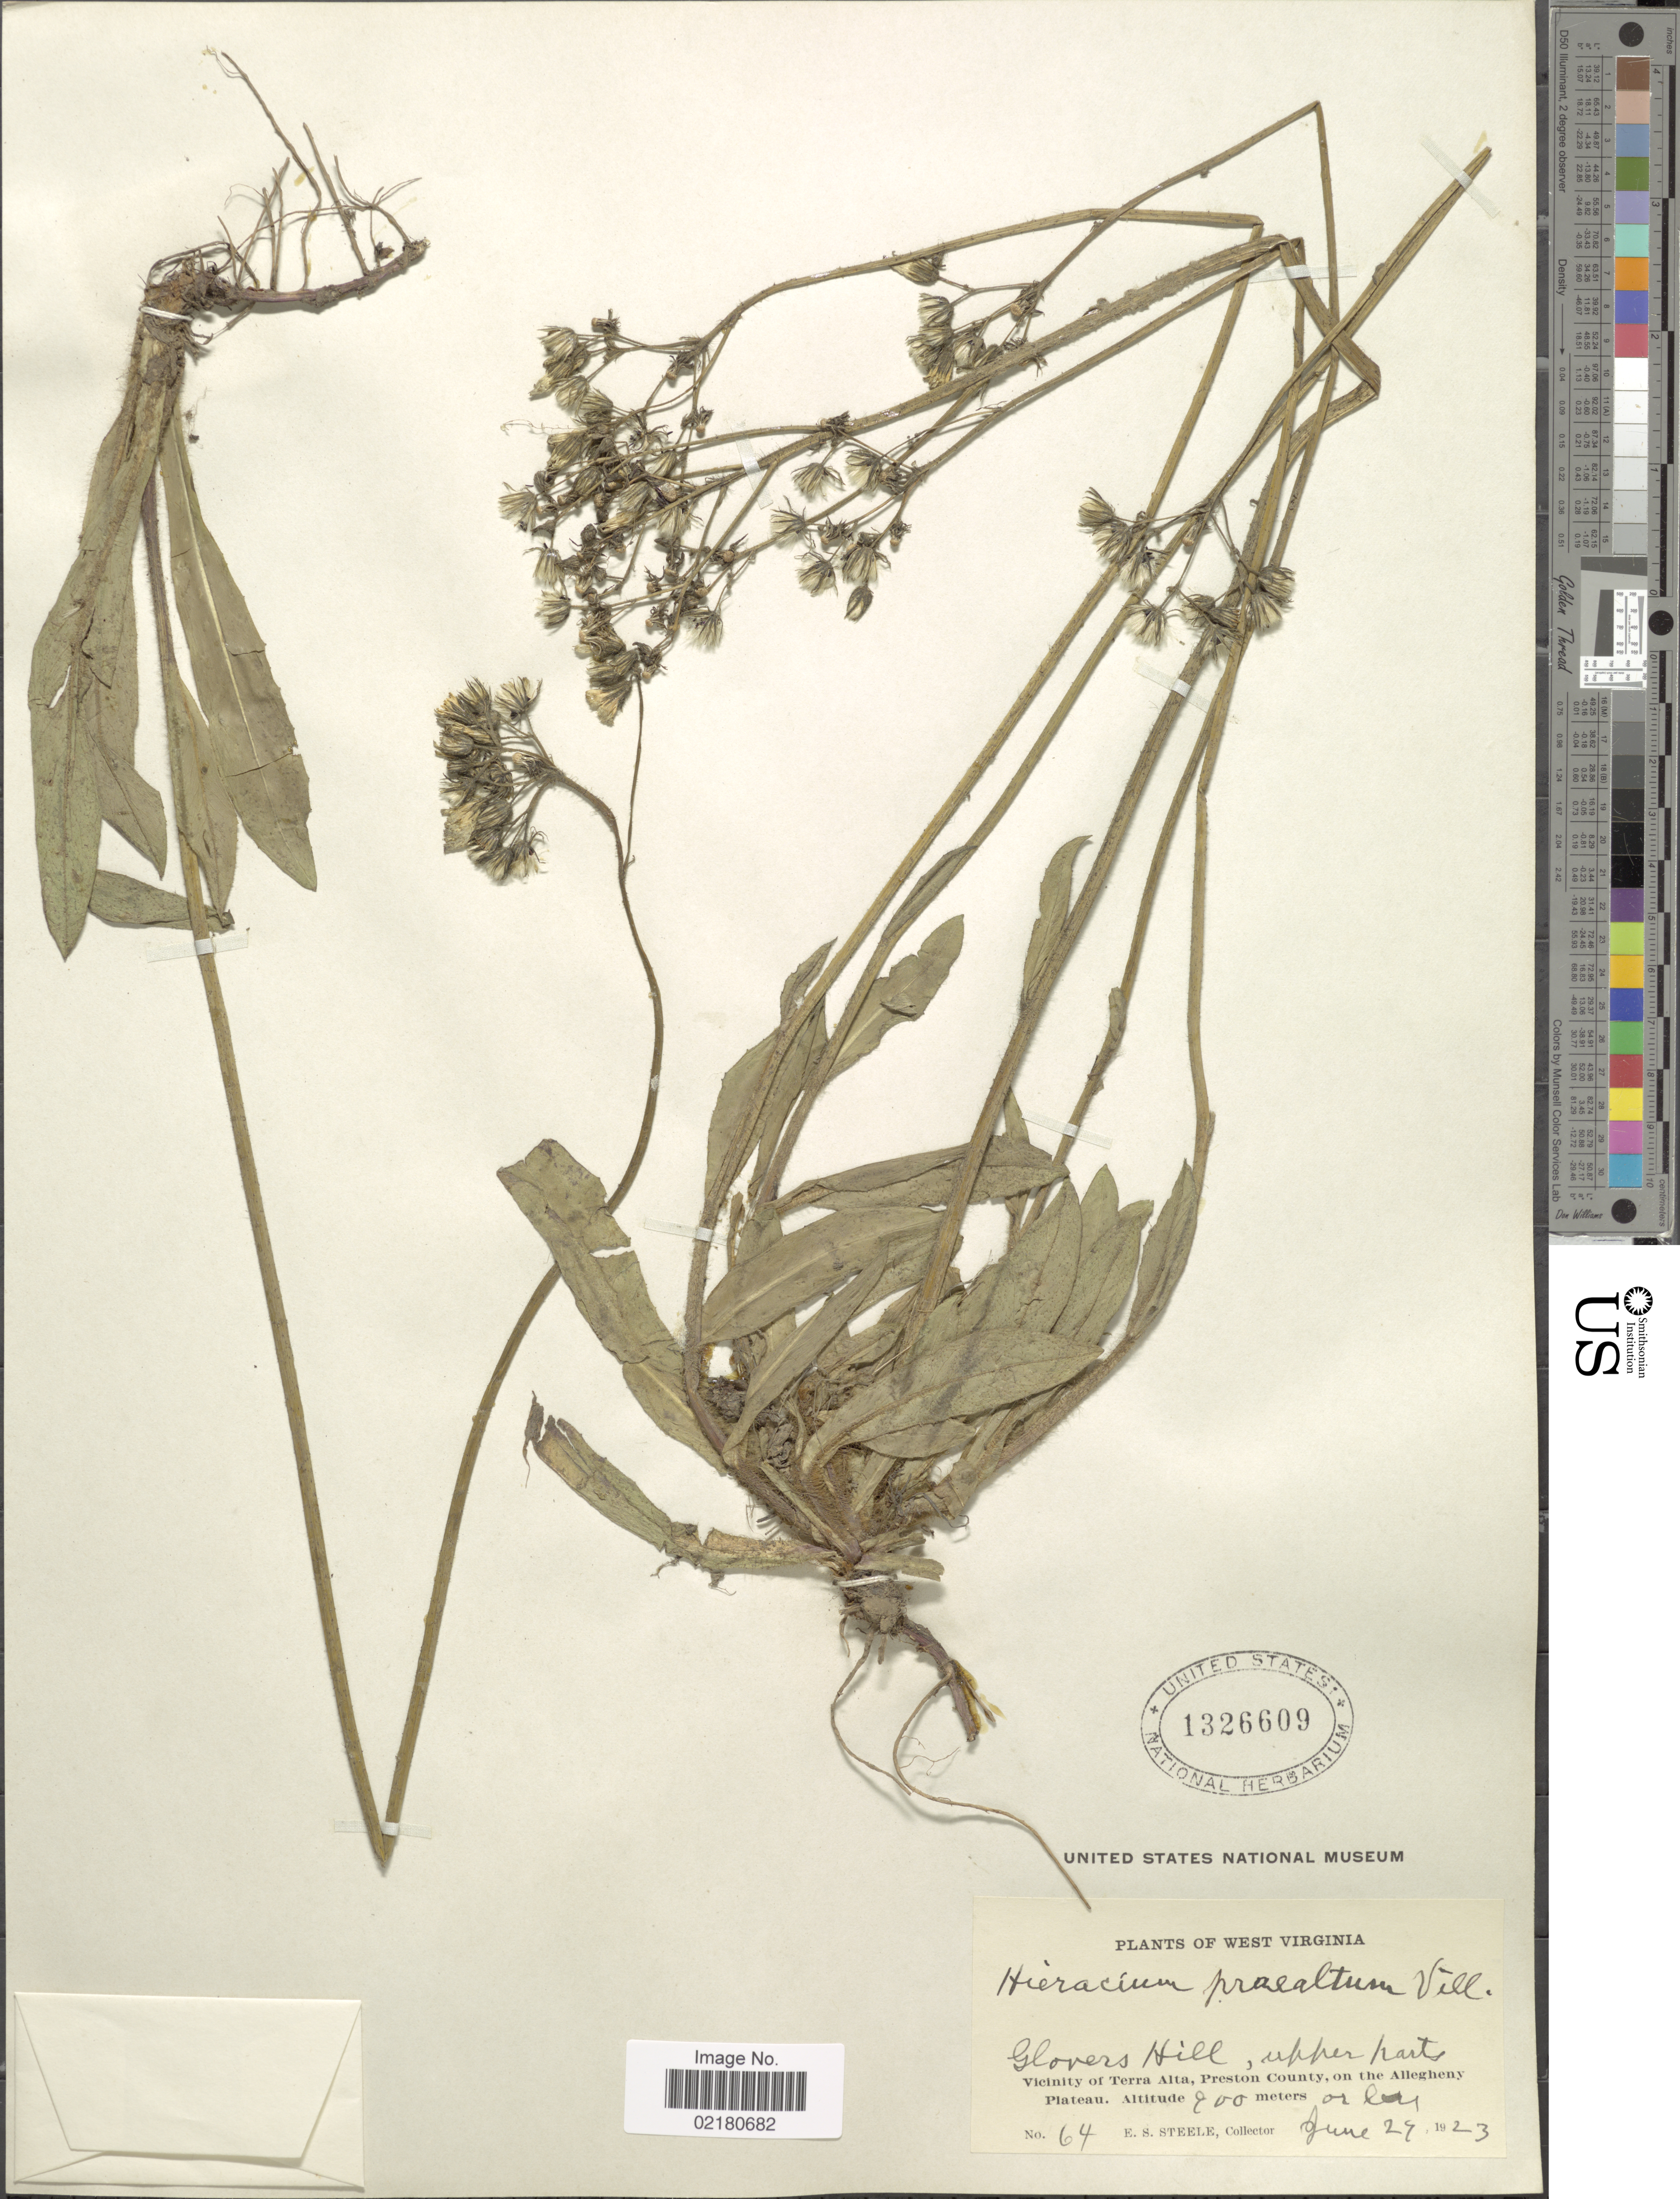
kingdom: Plantae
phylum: Tracheophyta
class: Magnoliopsida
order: Asterales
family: Asteraceae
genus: Pilosella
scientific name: Pilosella piloselloides subsp. praealta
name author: (Gochnat) S. Bräut. & Greuter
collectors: E. Steele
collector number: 64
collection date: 1923-06-24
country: United States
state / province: West Virginia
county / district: Preston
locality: Glovers Hill, upper harts, Vicinity of Terra Alta, Preston County on de Allegheny Plateau.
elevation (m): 900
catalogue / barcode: US 1326609